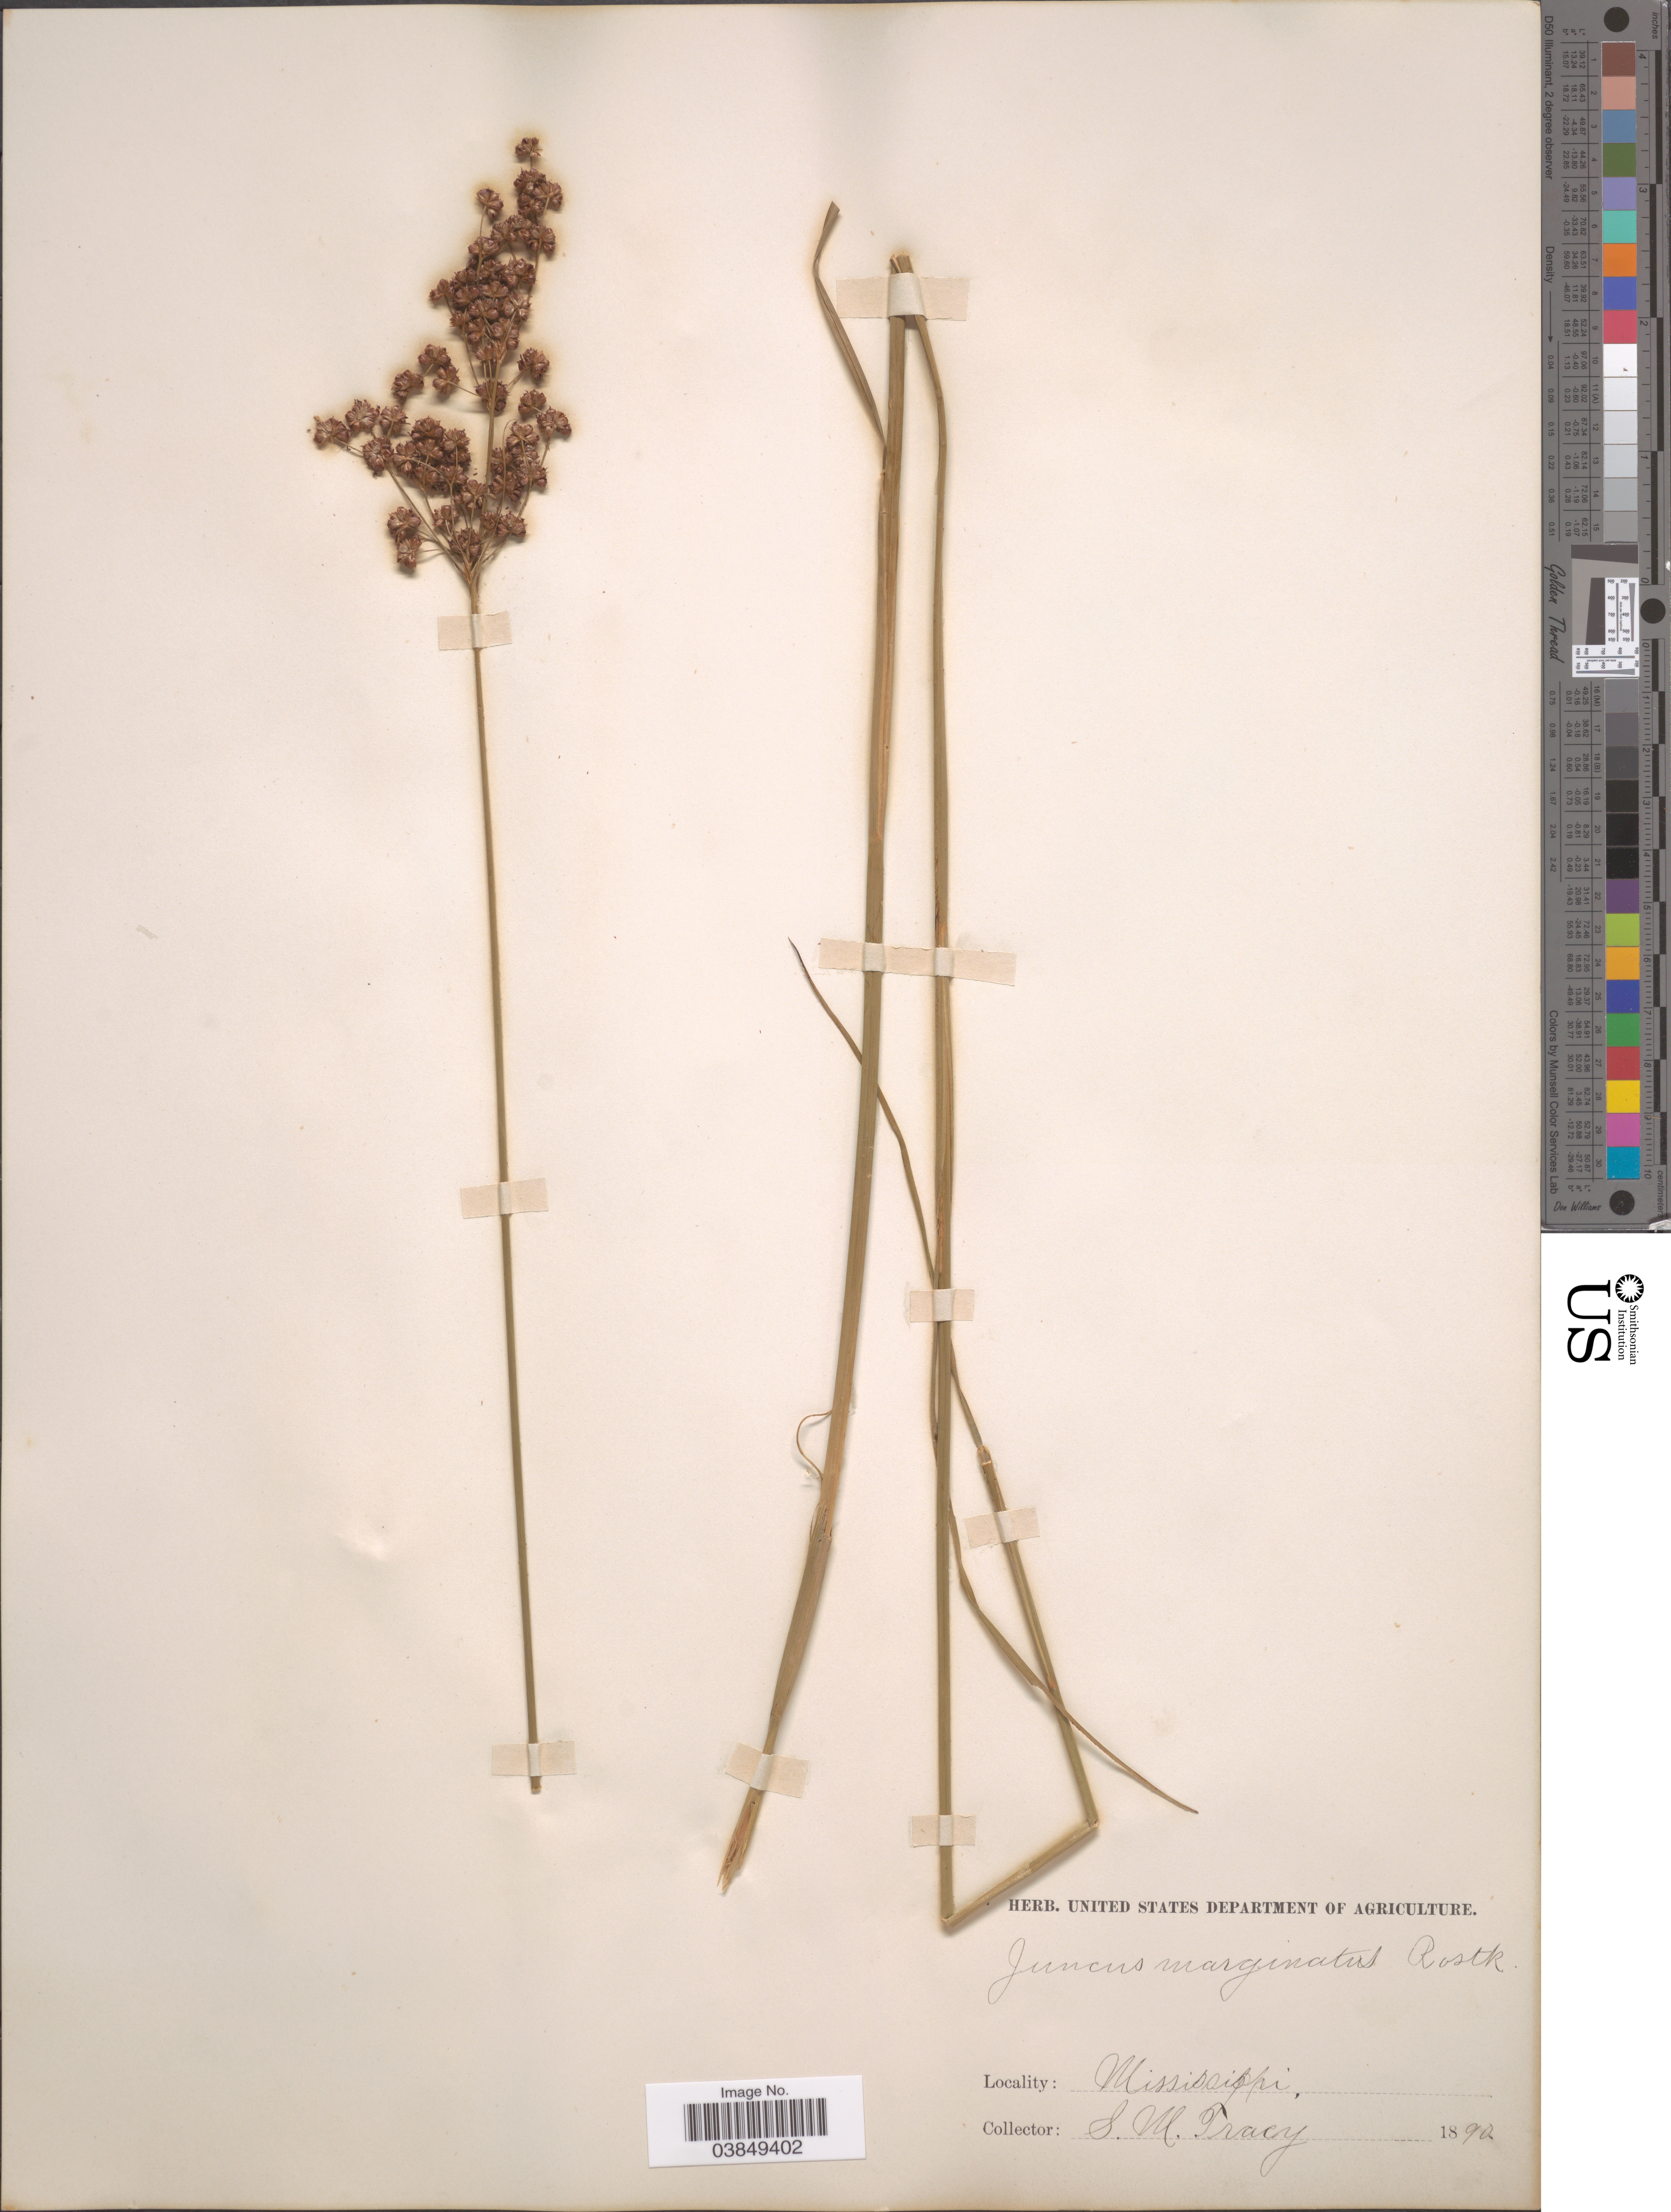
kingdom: Plantae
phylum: Tracheophyta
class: Liliopsida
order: Poales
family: Juncaceae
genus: Juncus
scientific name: Juncus aristulatus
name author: Michx.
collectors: S. M. Tracy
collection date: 1890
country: United States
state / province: Mississippi